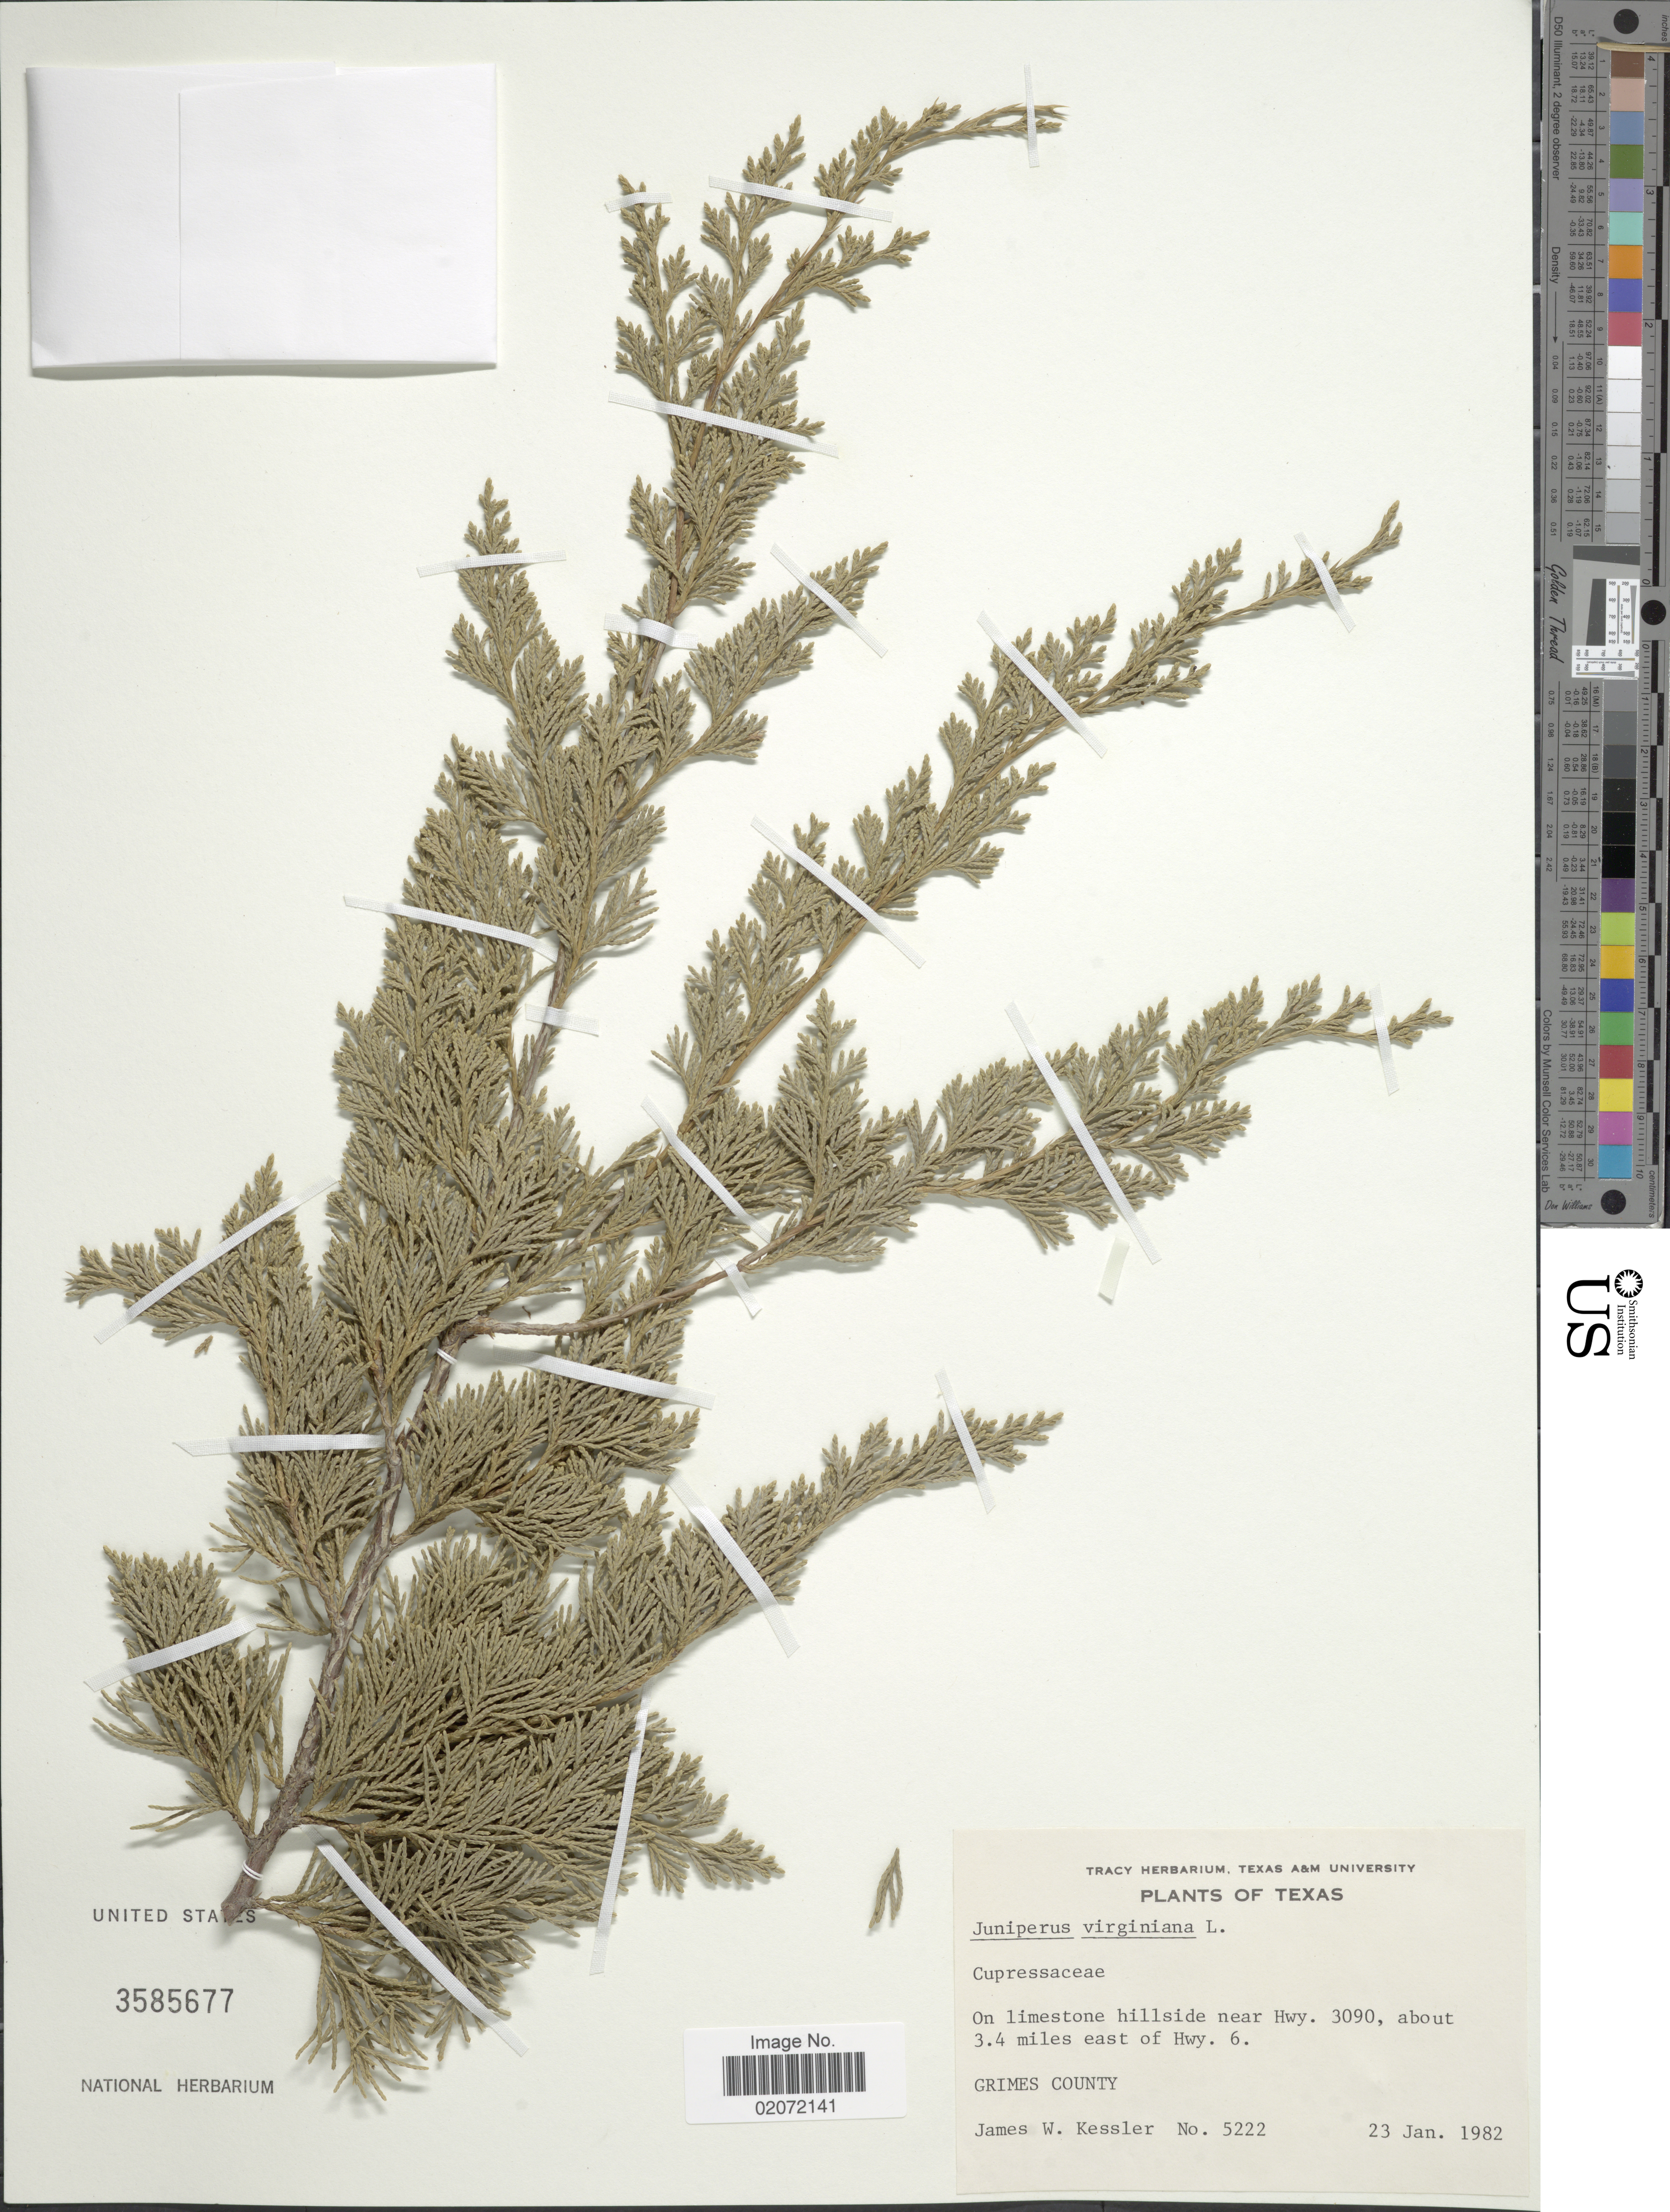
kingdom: Plantae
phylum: Tracheophyta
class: Pinopsida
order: Pinales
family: Cupressaceae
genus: Juniperus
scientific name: Juniperus virginiana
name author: L.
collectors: J. W. Kessler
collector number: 5222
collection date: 1982-01-23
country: United States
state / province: Texas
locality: Texas, On limestone hillside near Hwy. 3090, about 3.4 miles east of Hwy 6. Grimes County.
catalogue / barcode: US 3585677